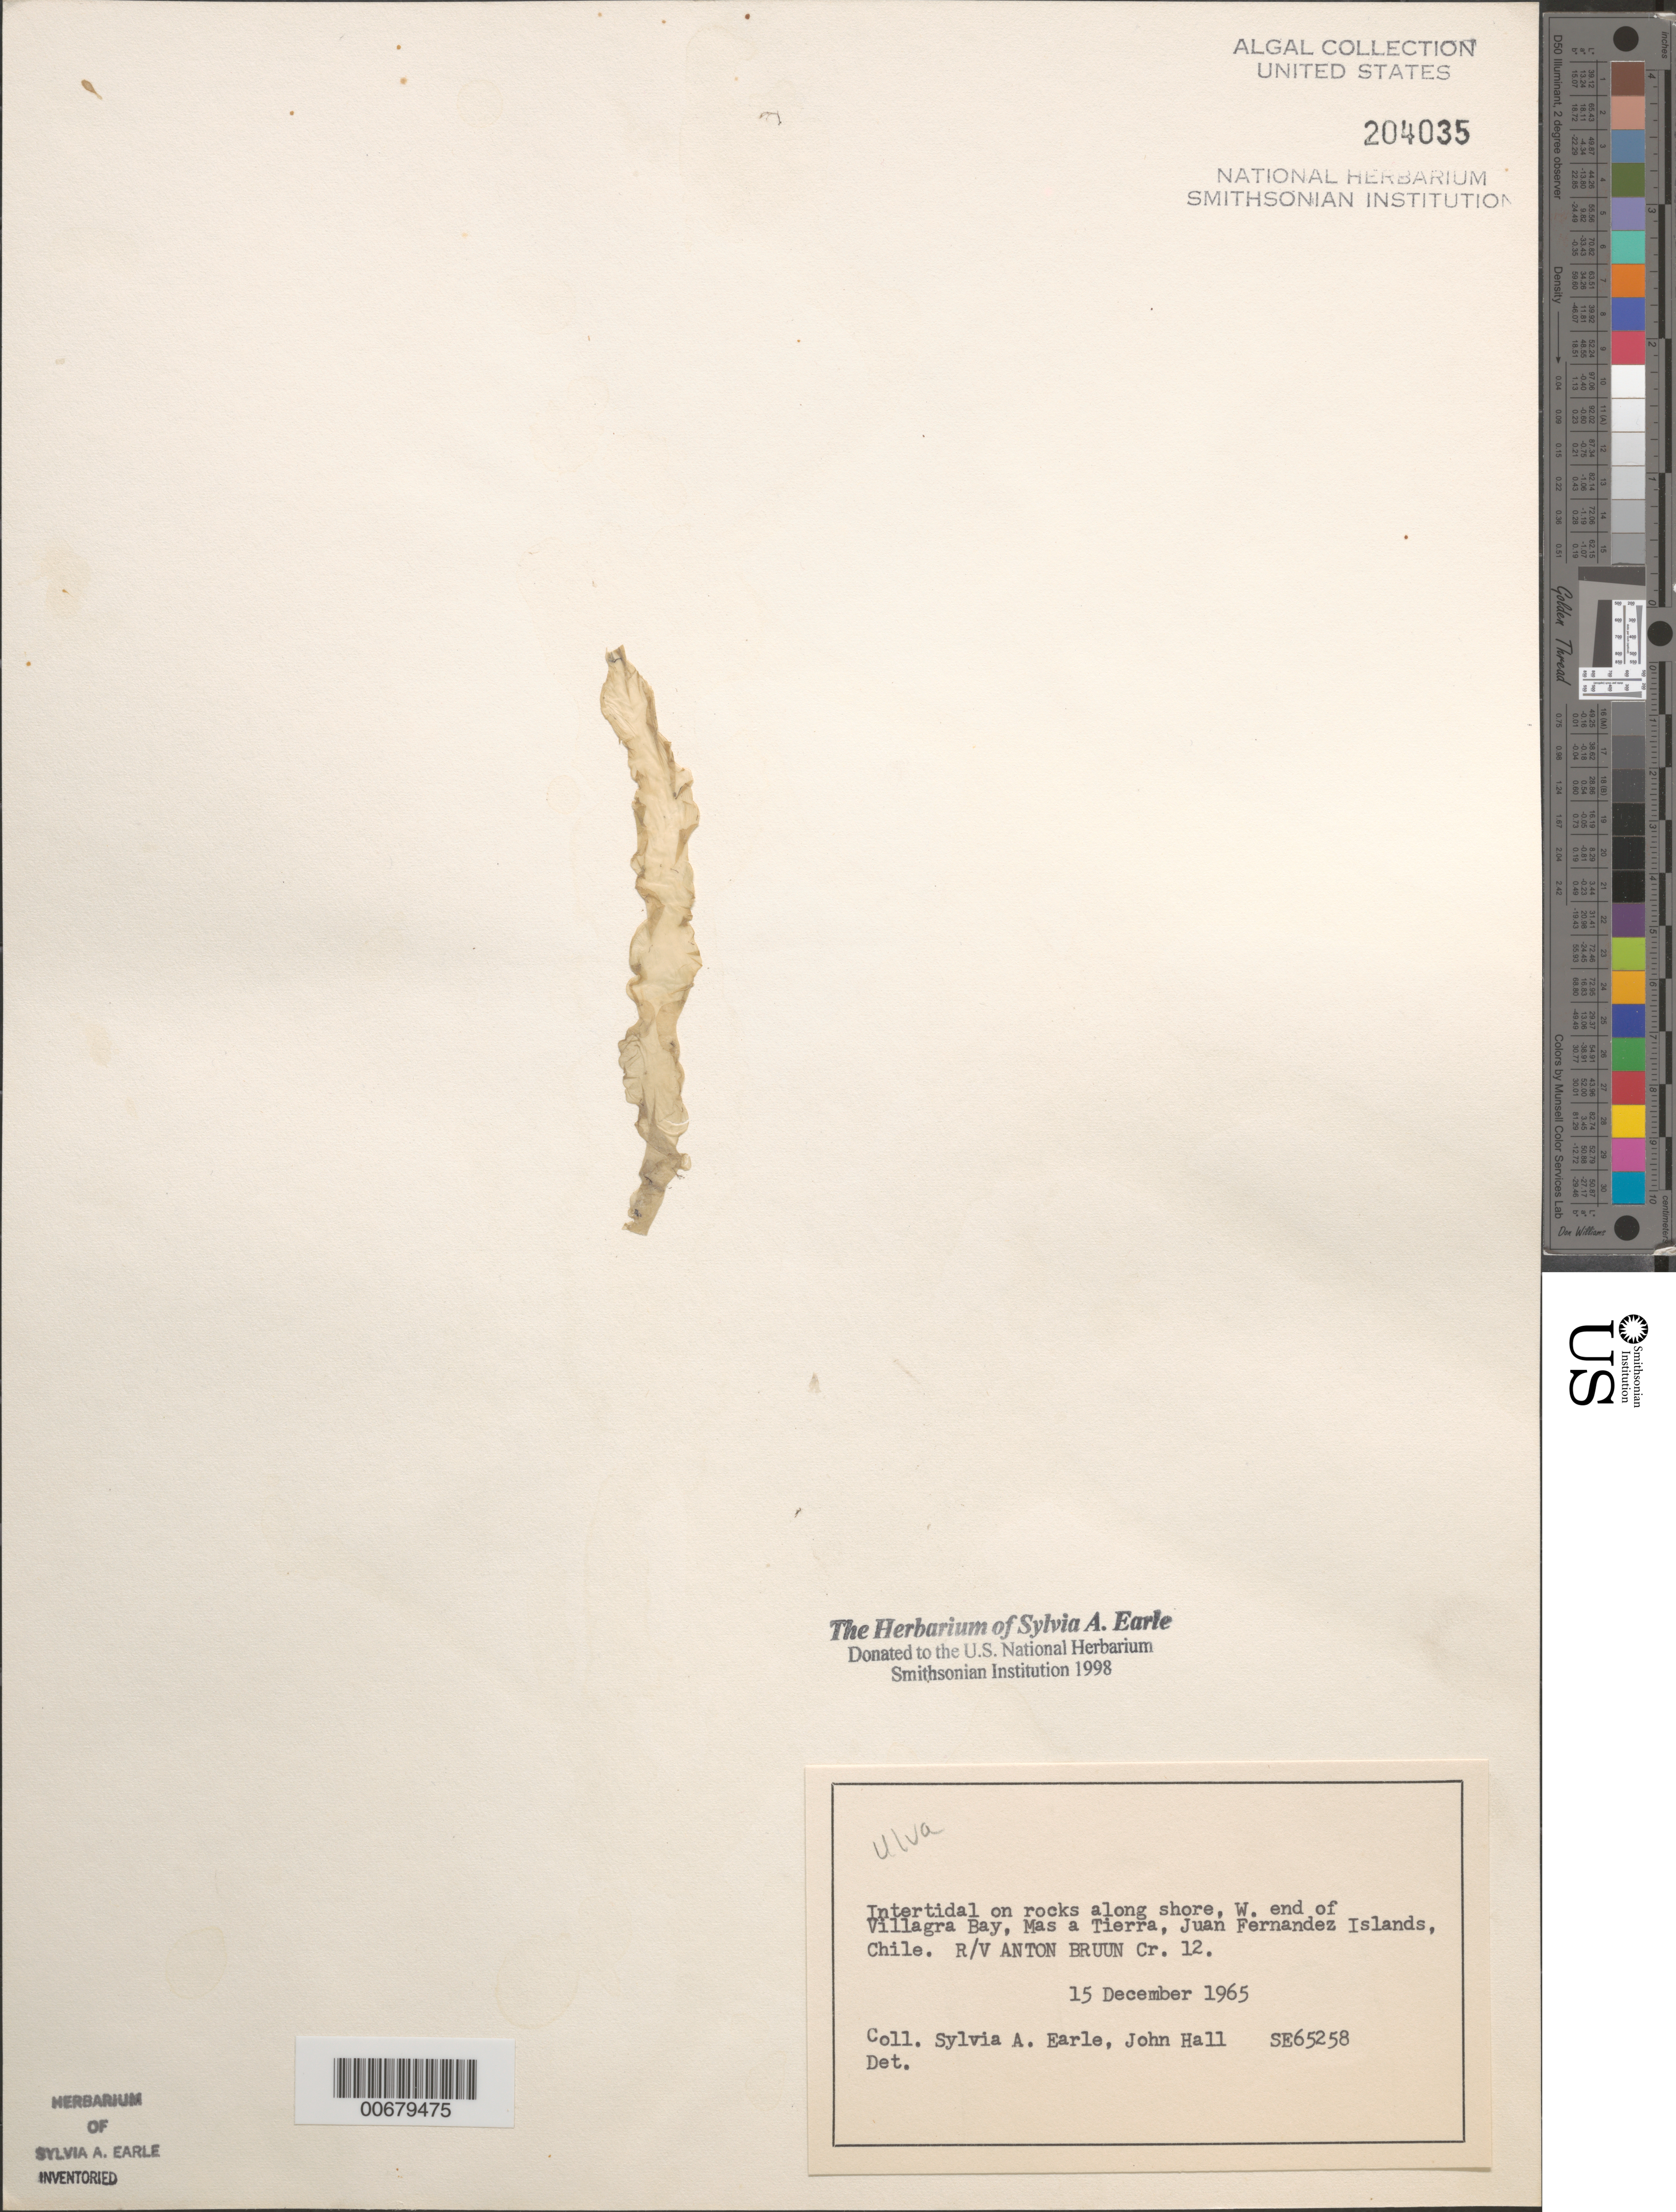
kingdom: Plantae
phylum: Chlorophyta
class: Ulvophyceae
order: Ulvales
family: Ulvaceae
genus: Ulva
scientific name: Ulva sp.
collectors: S. A. Earle & J. Hall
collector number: SE 65258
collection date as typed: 15 Dec 1965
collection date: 1965-12-15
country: Chile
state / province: Valparaíso (V)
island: Isla Más a Tierra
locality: Villagra Bay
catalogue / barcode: US 204035